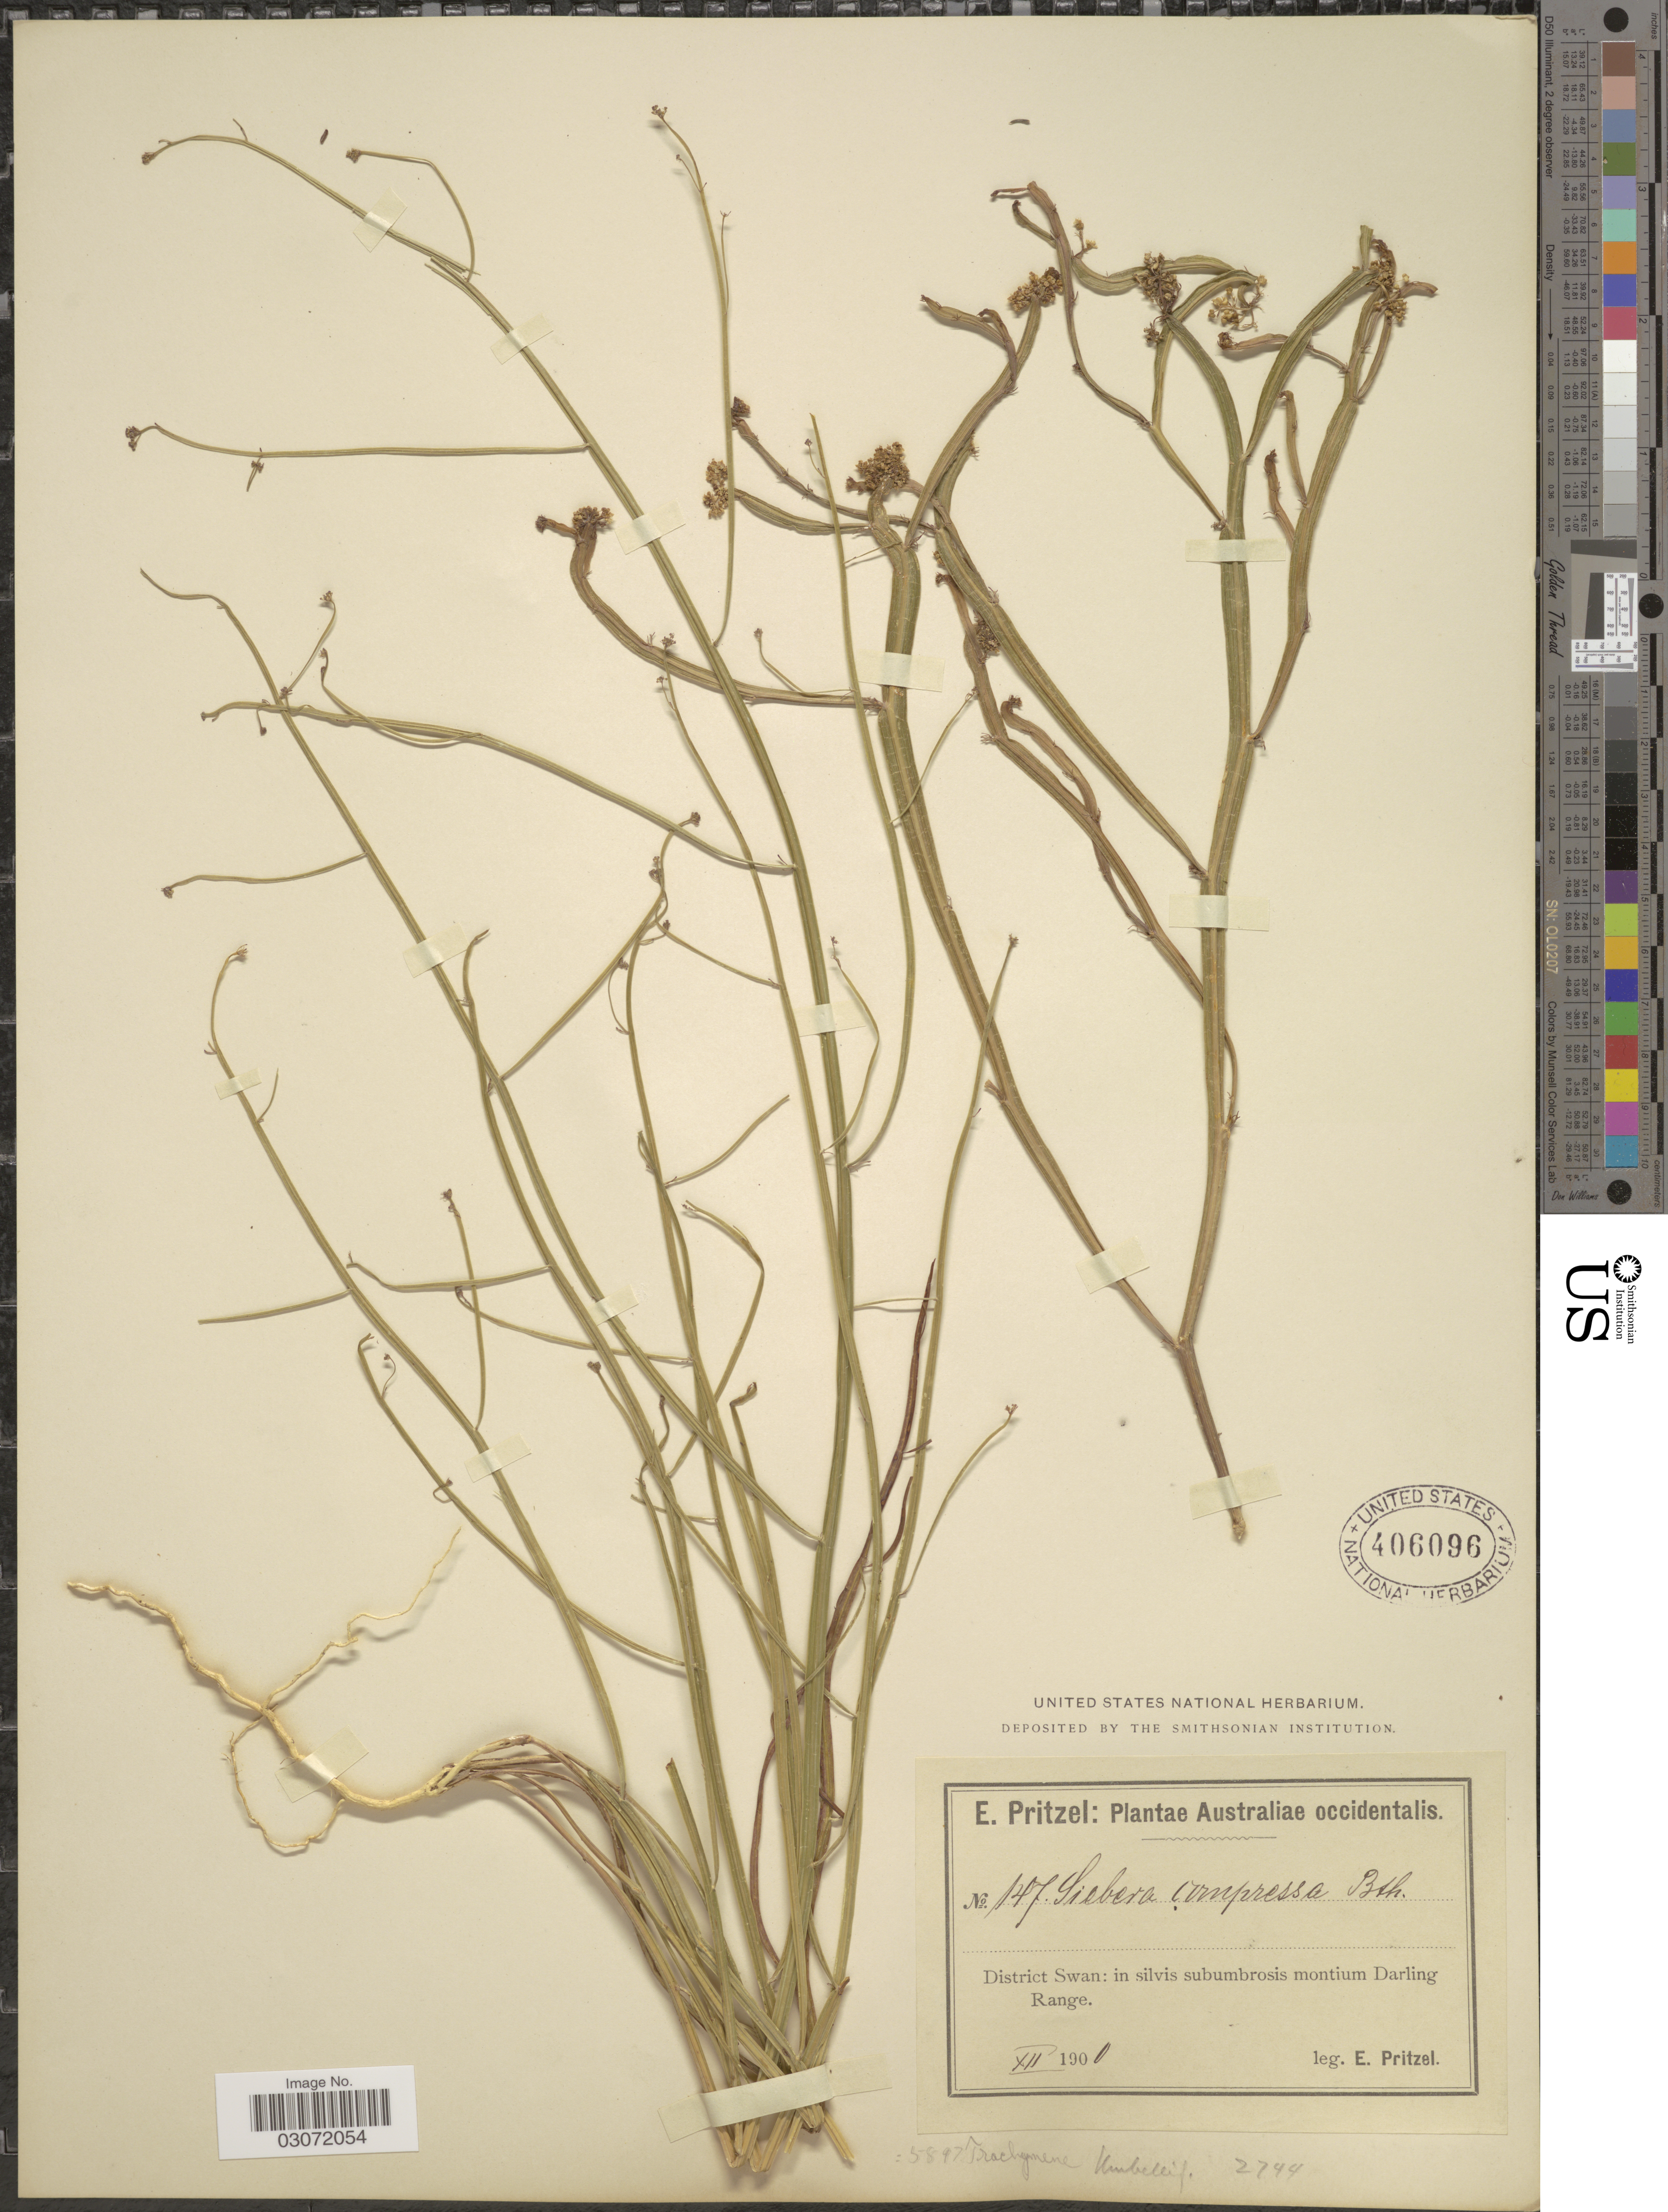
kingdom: Plantae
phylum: Tracheophyta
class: Magnoliopsida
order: Apiales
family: Apiaceae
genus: Platysace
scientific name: Platysace compressa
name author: (Labill.) C. Norman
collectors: E. G. Pritzel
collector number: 147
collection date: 1900-12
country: Australia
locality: Australiae occidentalis. District Swan: in silvis subumbrosis montium Darling Range.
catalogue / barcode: US 406096